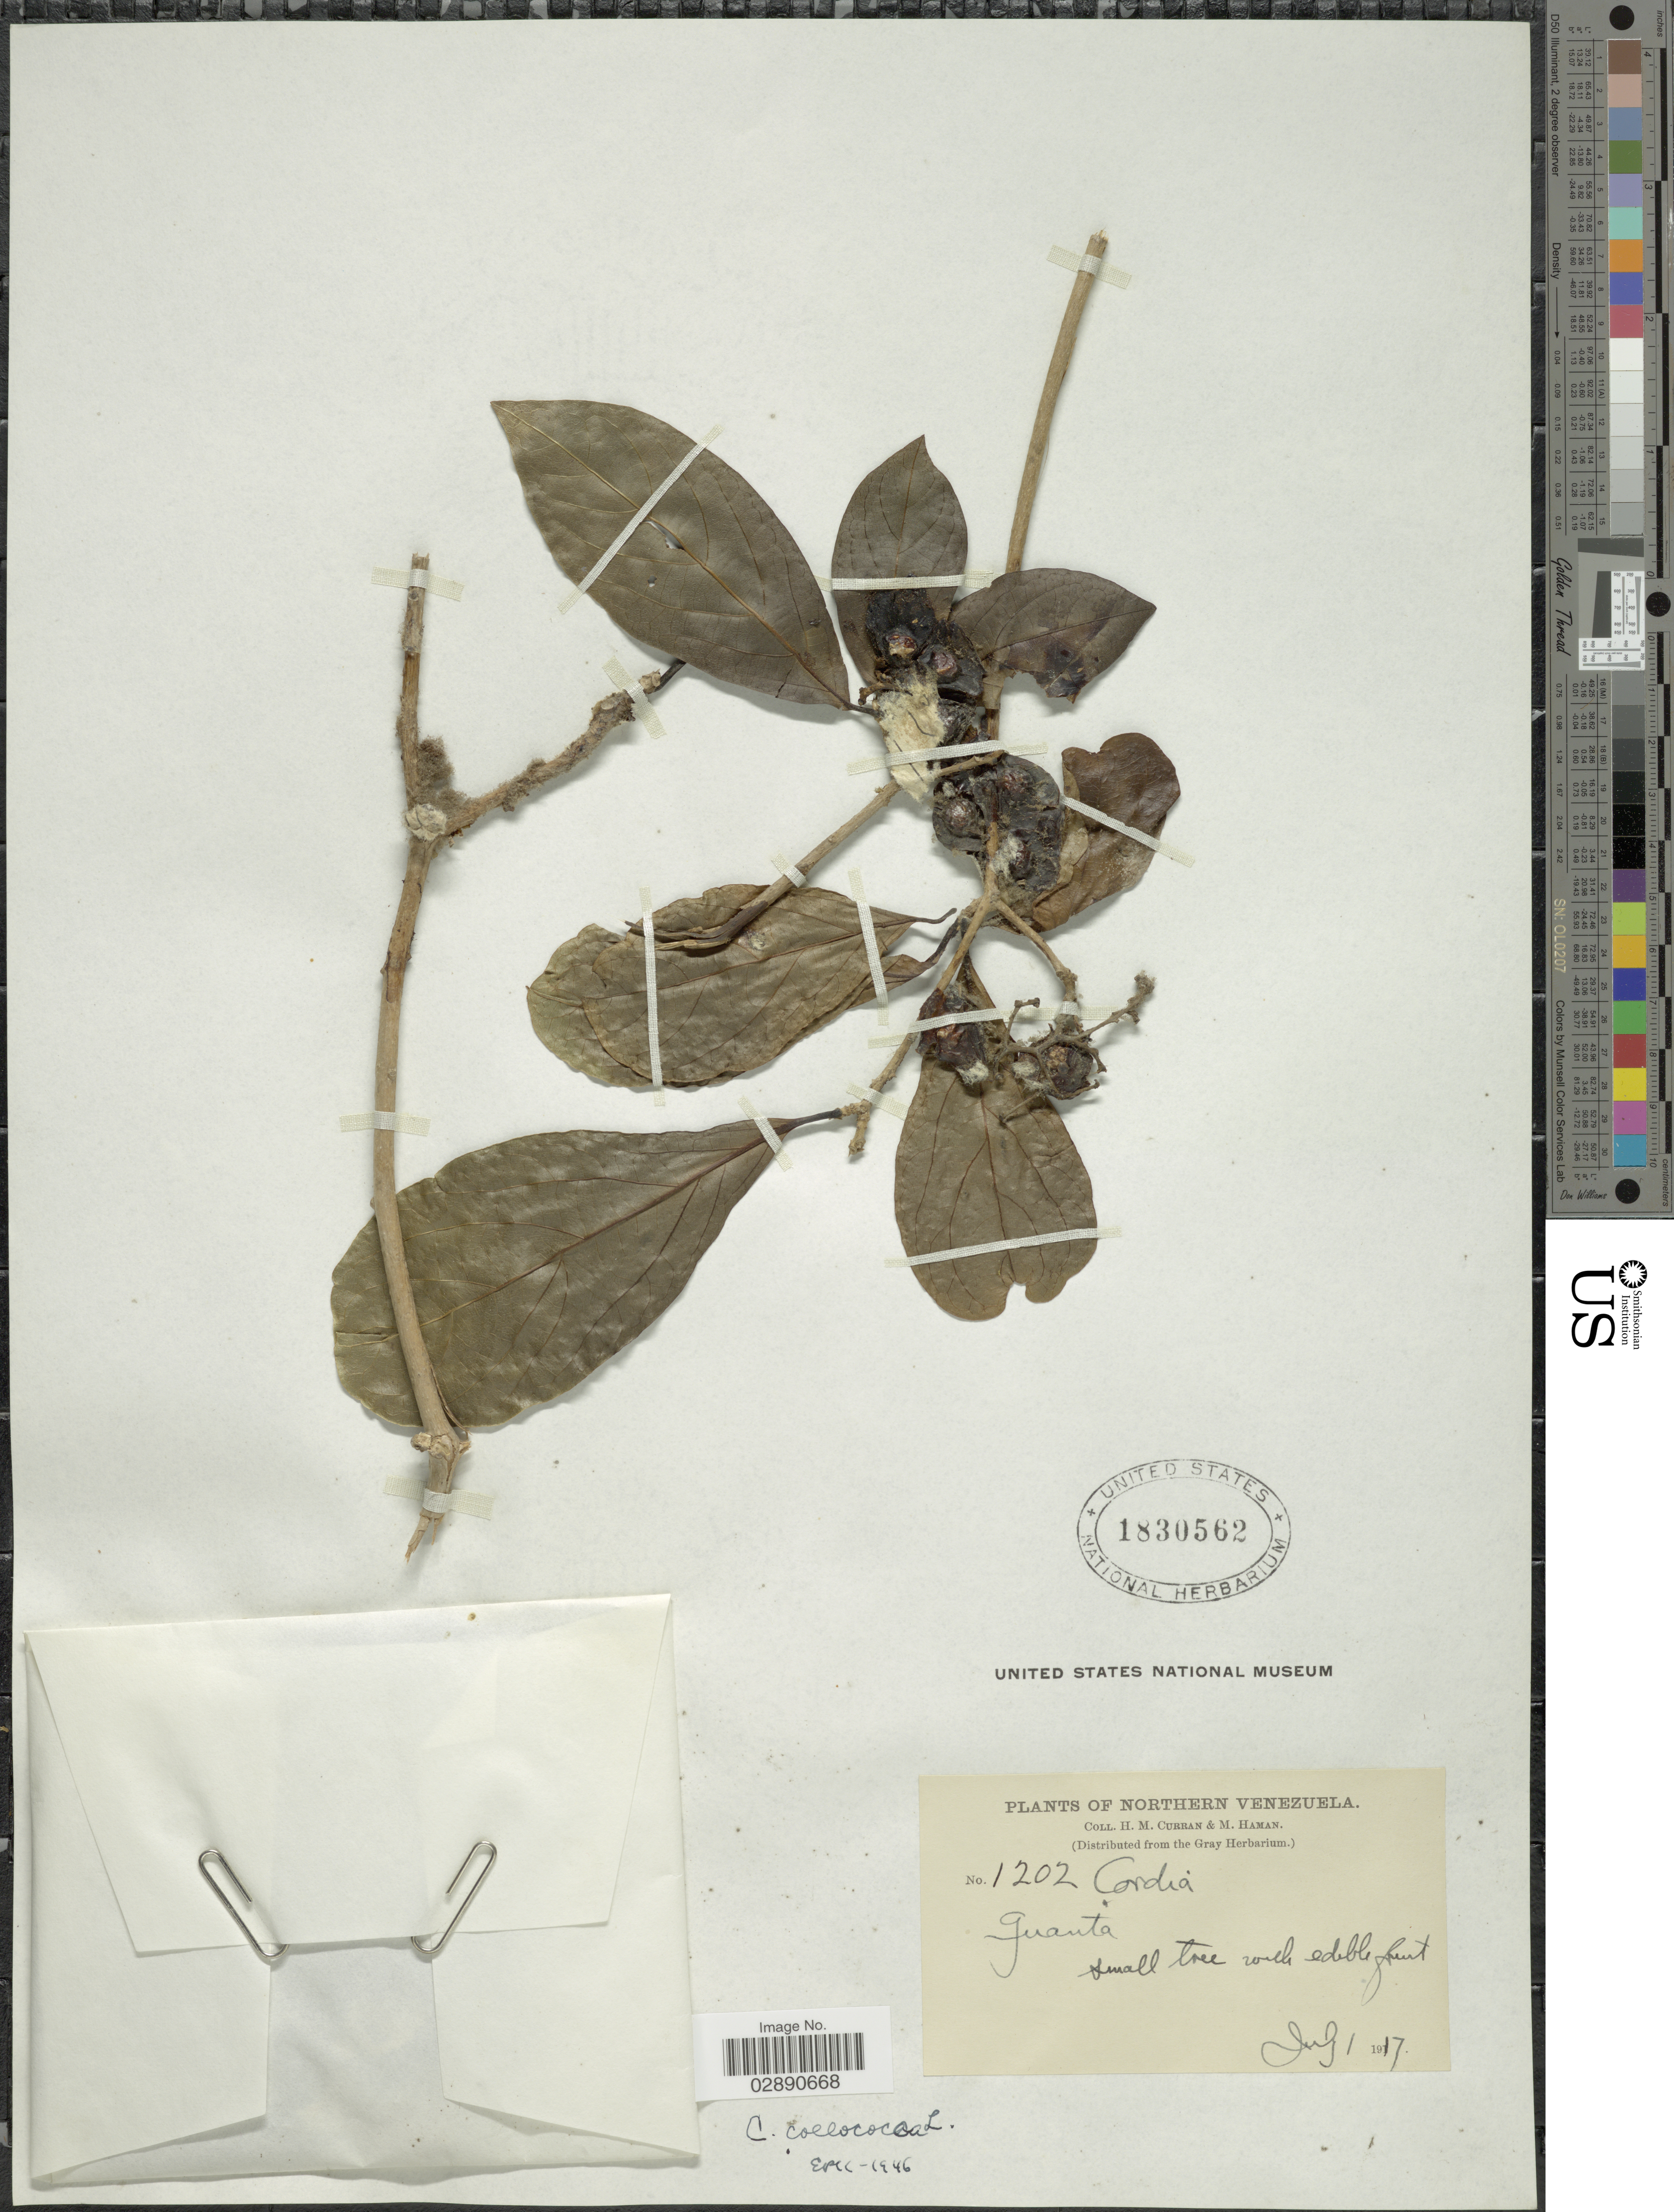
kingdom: Plantae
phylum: Tracheophyta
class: Magnoliopsida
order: Boraginales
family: Cordiaceae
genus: Cordia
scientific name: Cordia collococca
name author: L.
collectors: H. M. Curran & M. Haman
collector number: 1202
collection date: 1917-07-01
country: Venezuela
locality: Northern Venezuela. Guanta [unsure placement].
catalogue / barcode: US 1830562